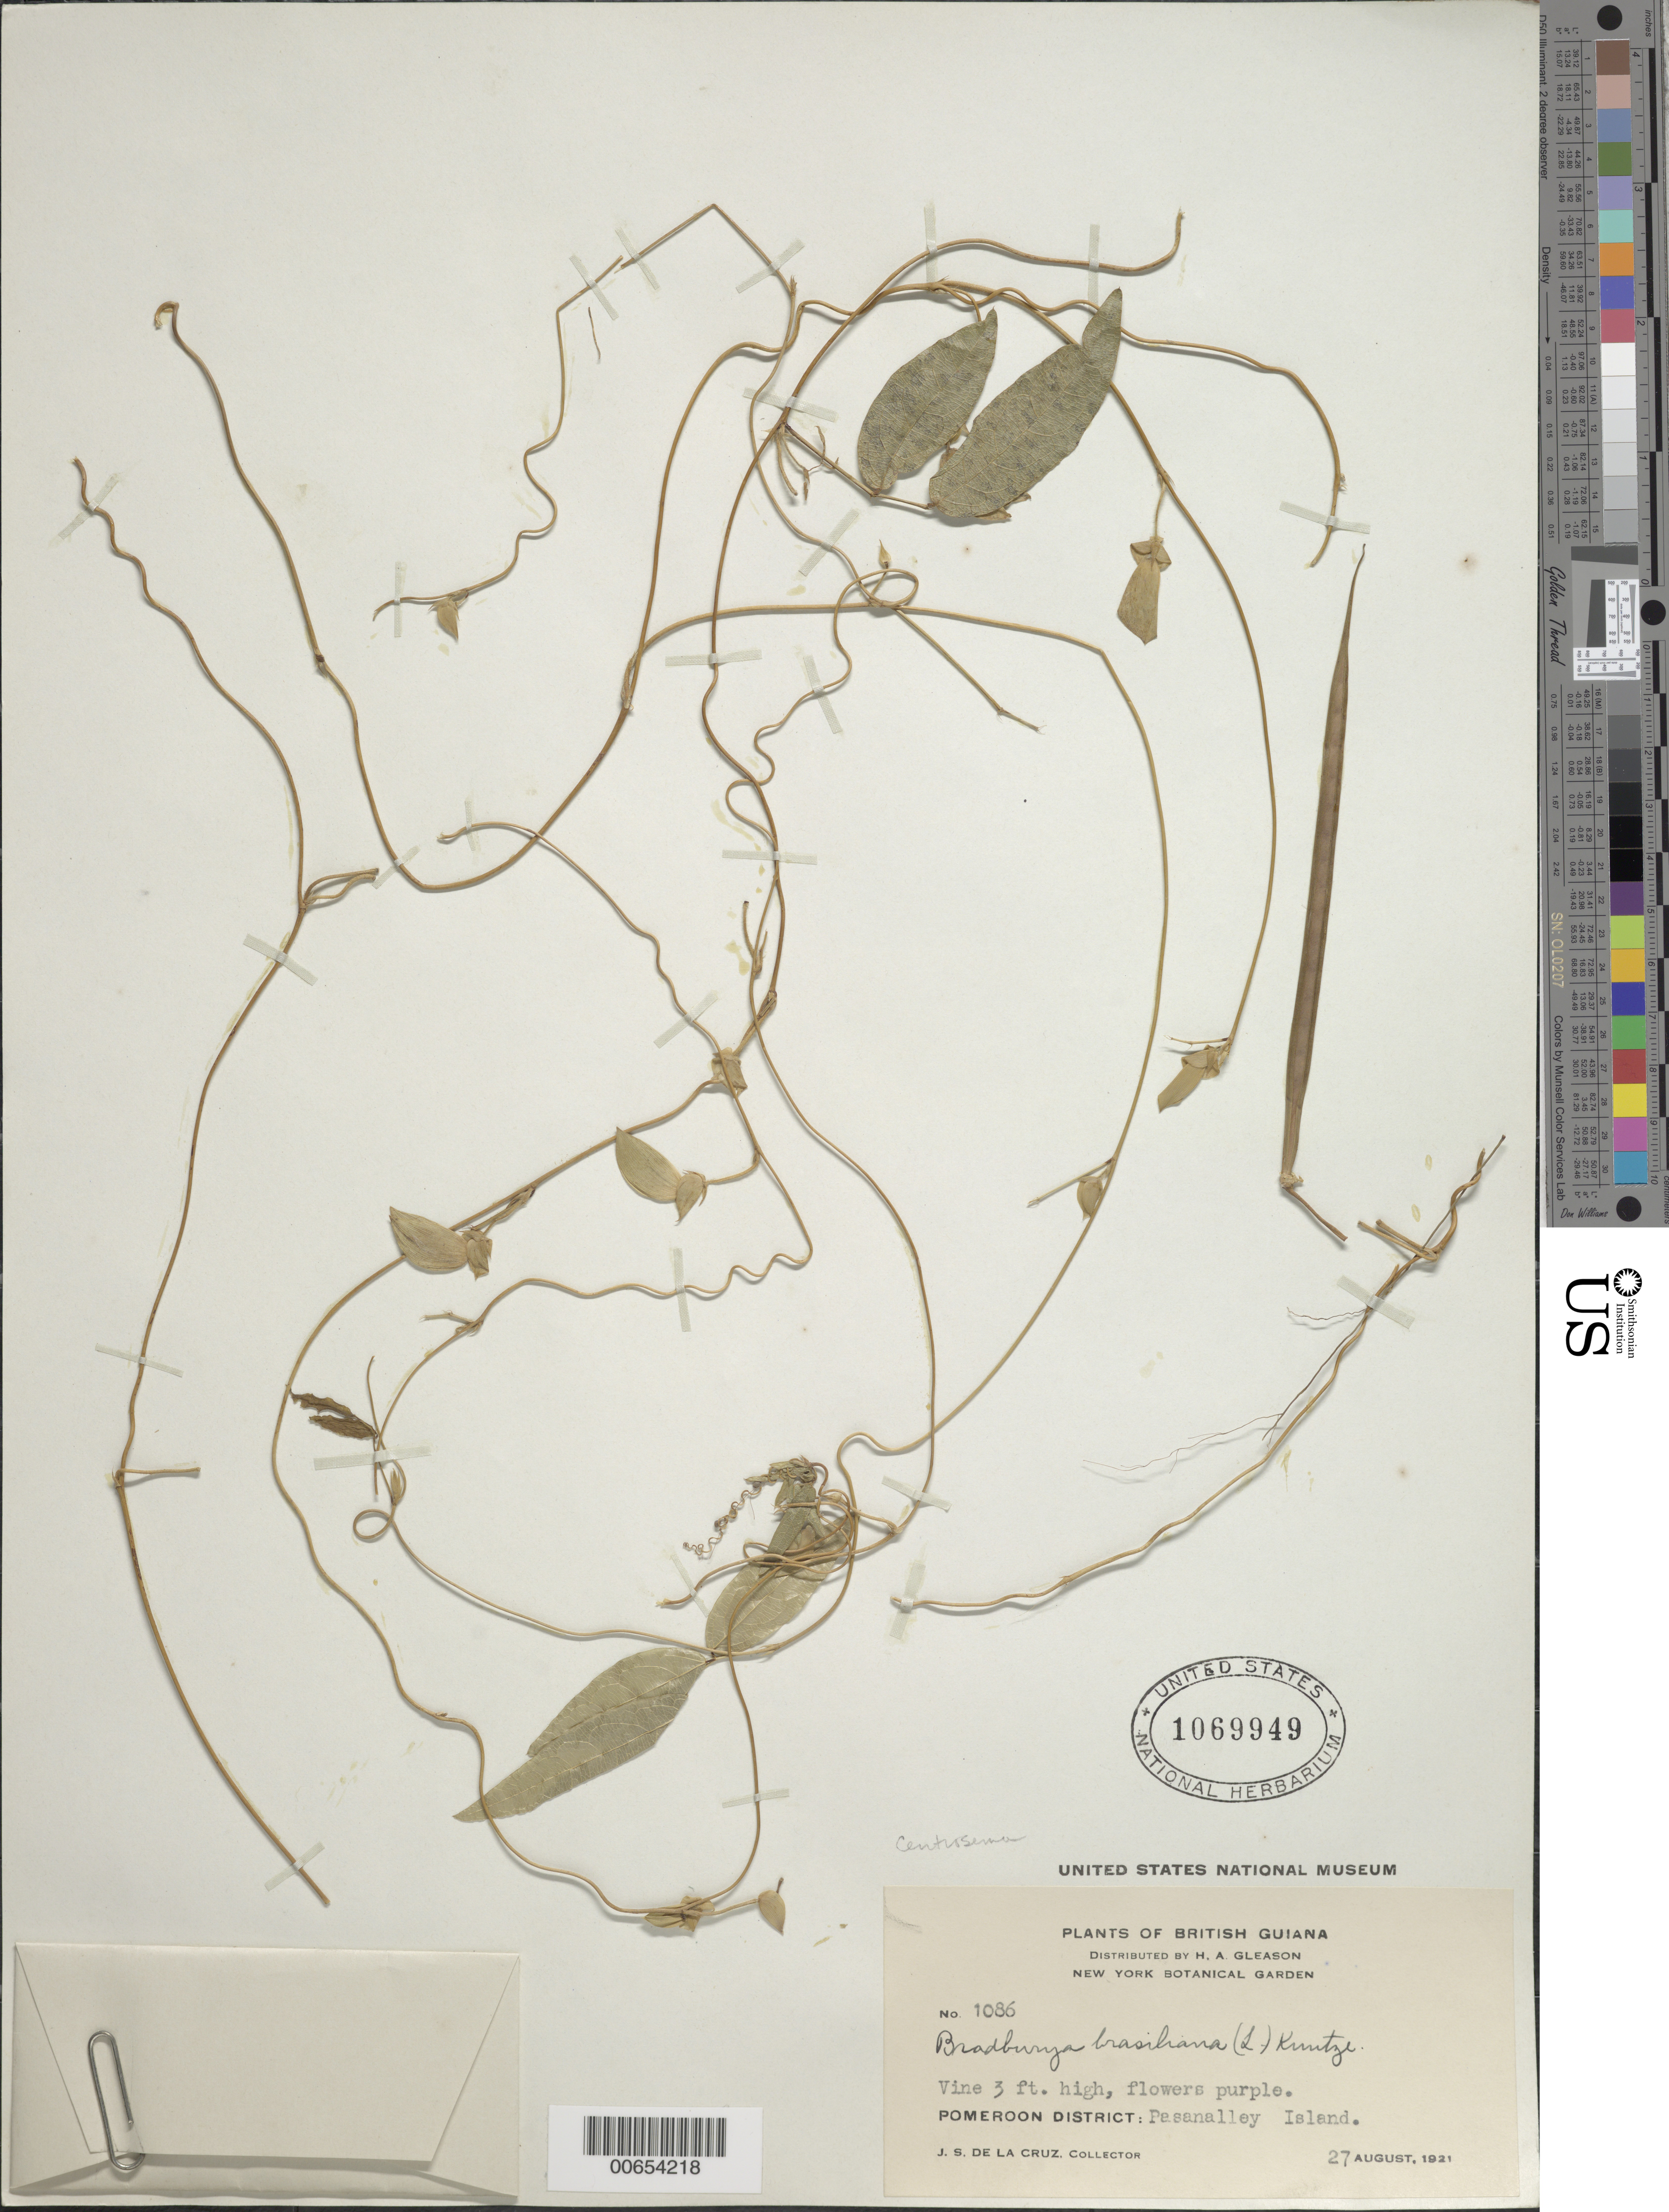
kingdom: Plantae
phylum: Tracheophyta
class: Magnoliopsida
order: Fabales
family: Fabaceae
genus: Centrosema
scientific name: Centrosema brasilianum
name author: (L.) Benth.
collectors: J. S. de la Cruz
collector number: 1086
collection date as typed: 27-Aug-21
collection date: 1921-08-27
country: Guyana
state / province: Barima-Waini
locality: Pasanalley Island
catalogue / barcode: US 1069949